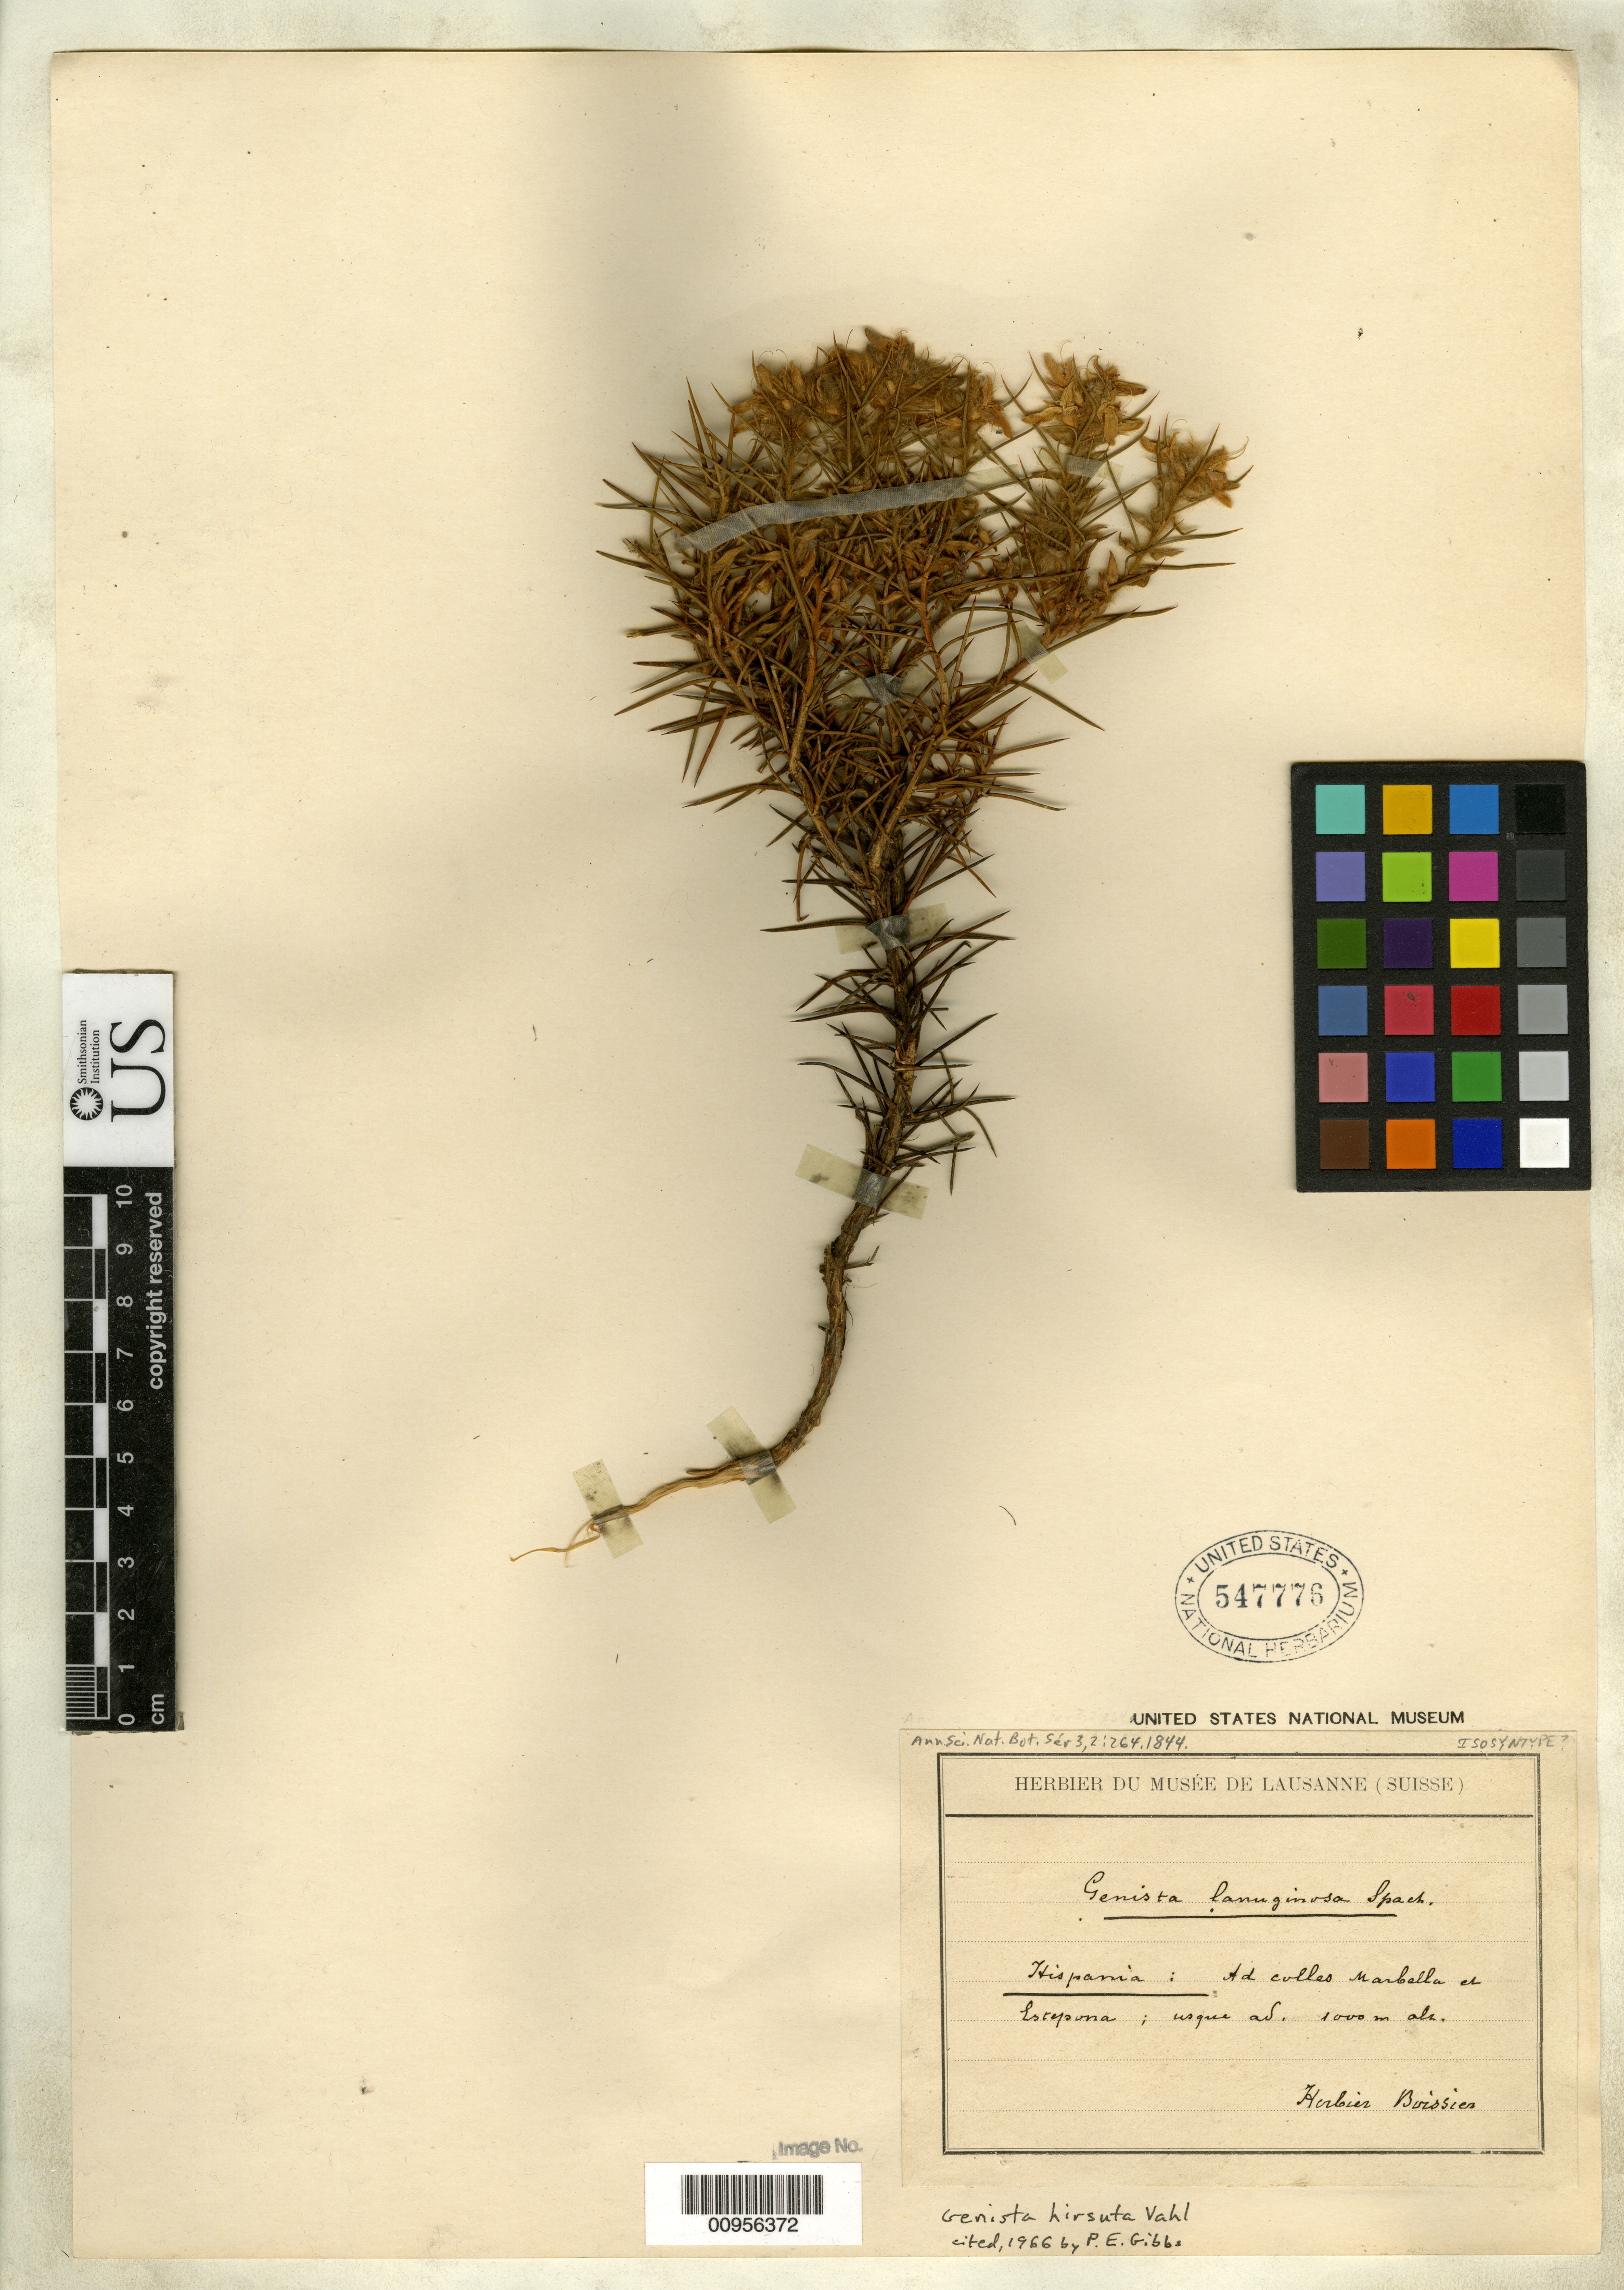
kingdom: Plantae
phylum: Tracheophyta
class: Magnoliopsida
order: Fabales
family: Fabaceae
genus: Genista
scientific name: Genista lanuginosa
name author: Spach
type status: Isosyntype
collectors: Herb. Boissier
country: Spain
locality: Ad colles Marbella et Estepona.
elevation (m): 1000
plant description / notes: Currently accepted name as cited by P.E. Gibbs (1966).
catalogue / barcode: US 547776